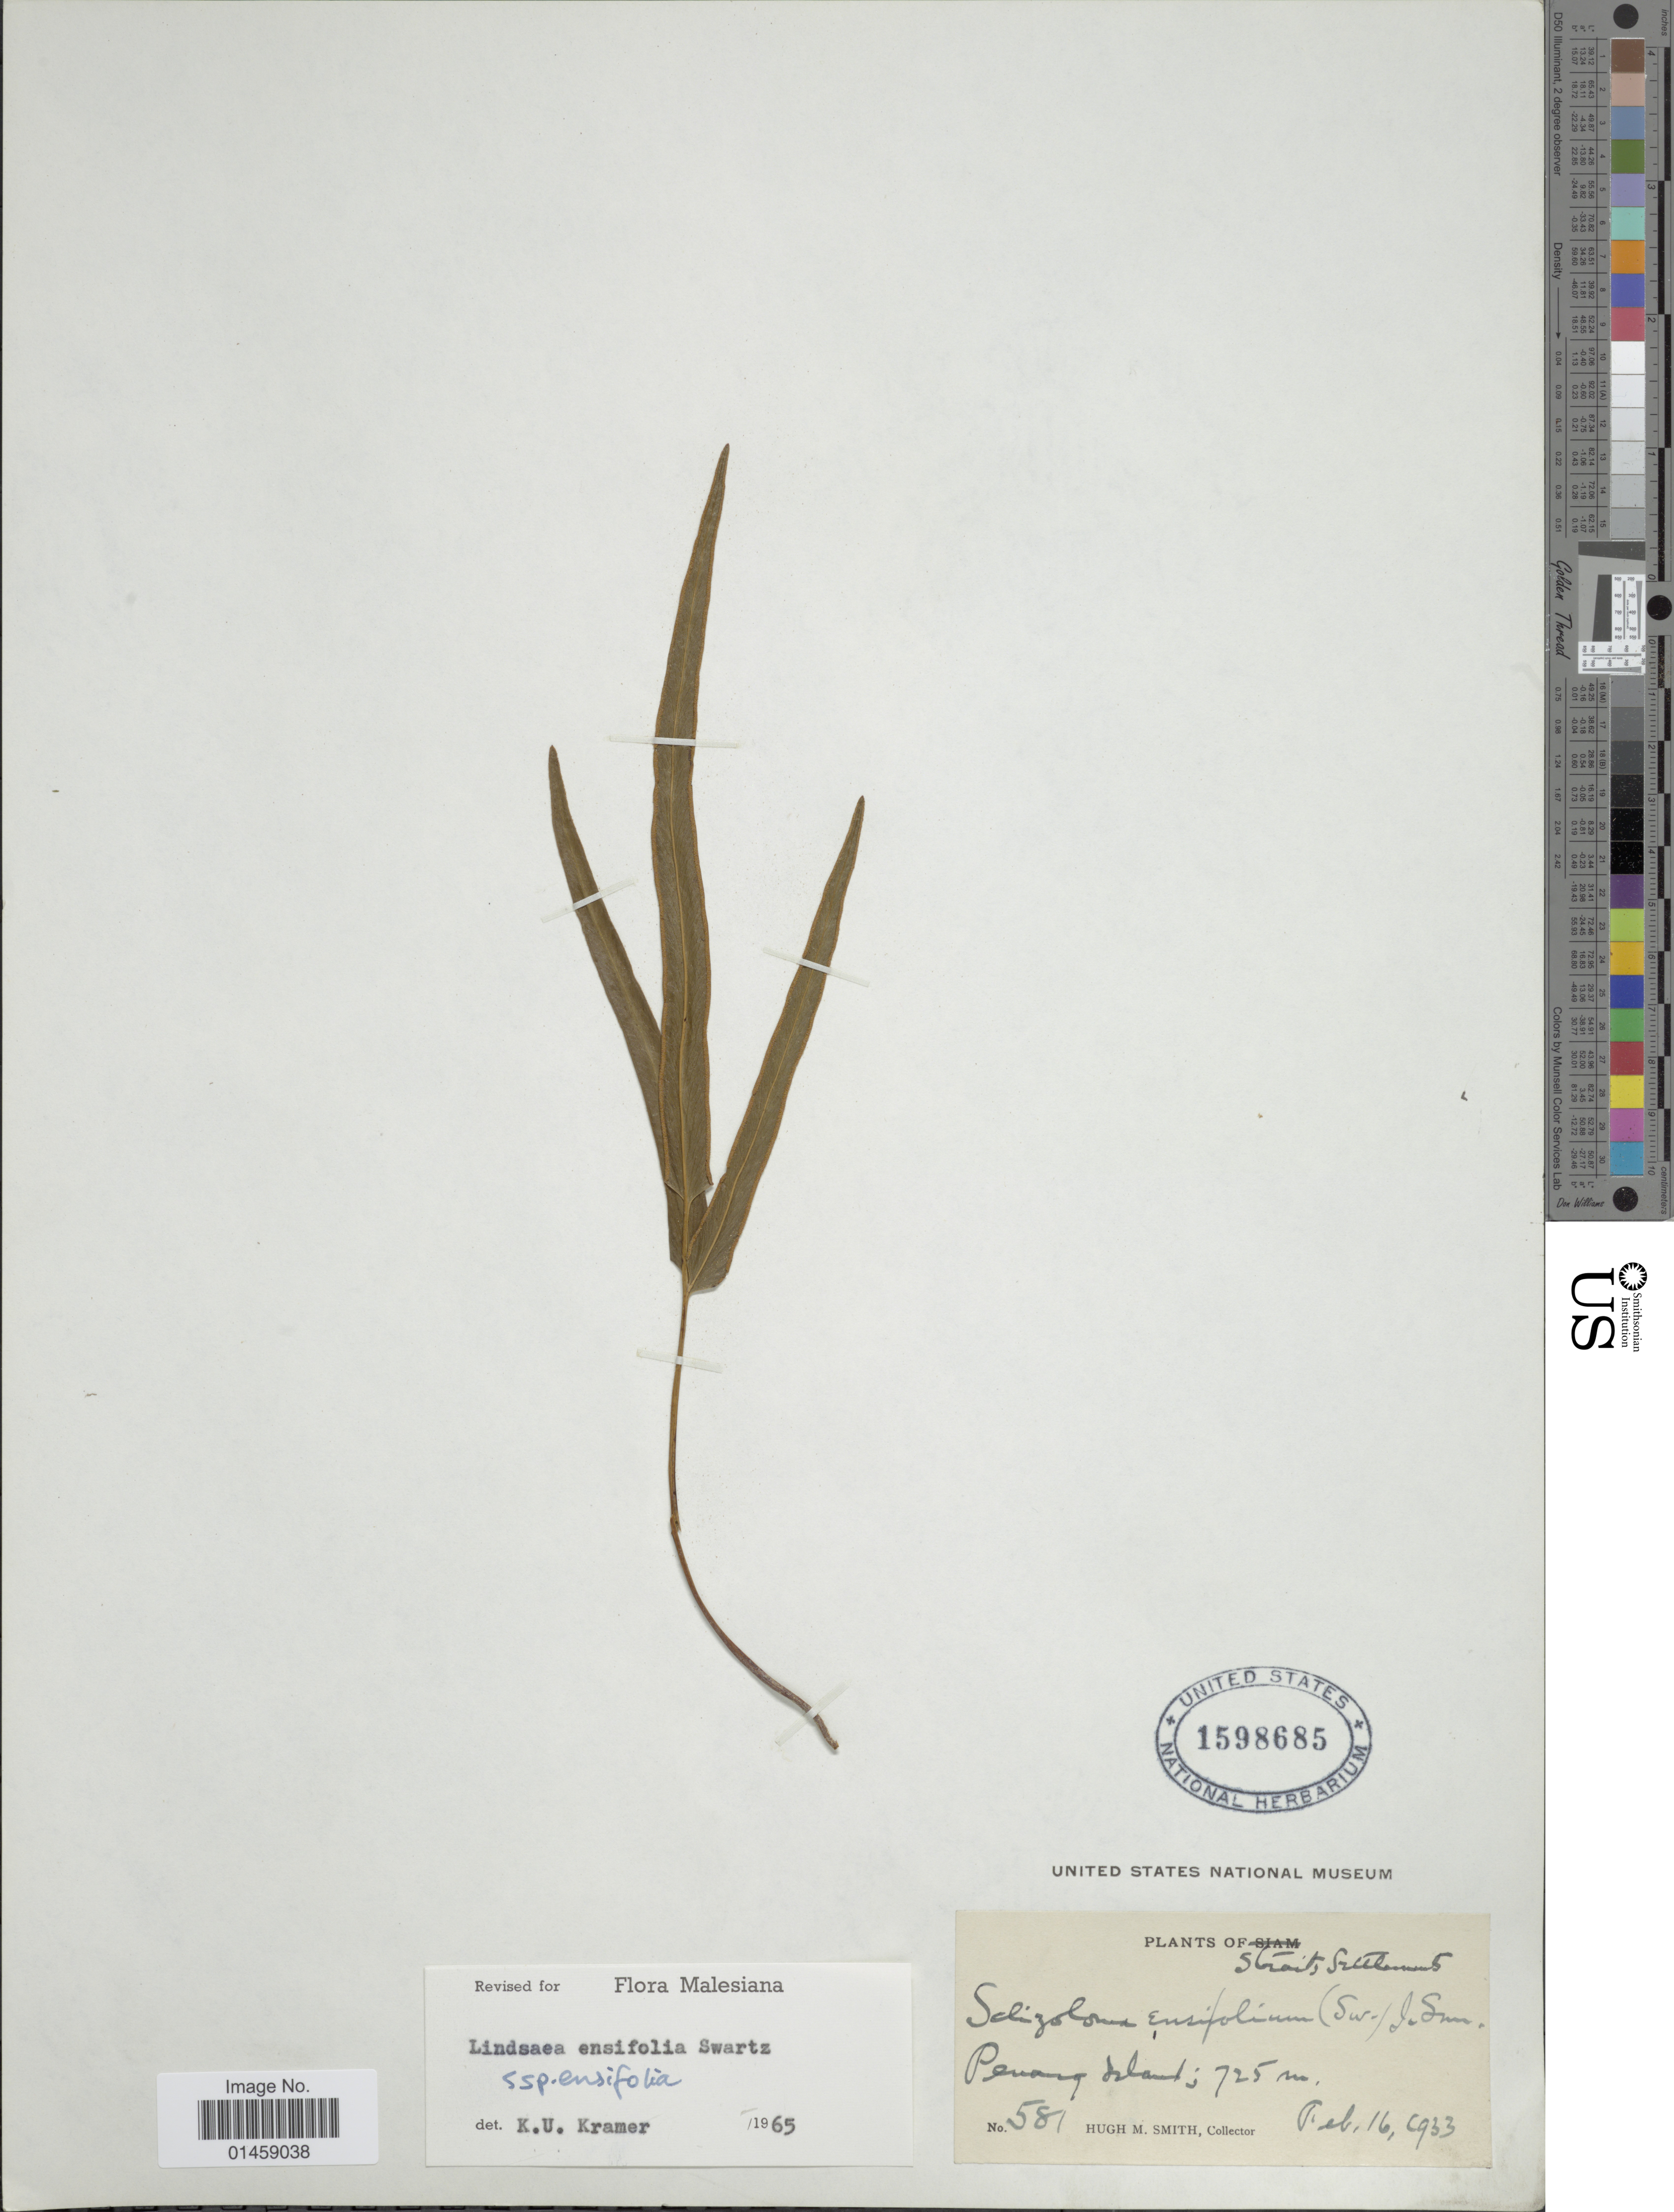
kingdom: Plantae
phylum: Tracheophyta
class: Polypodiopsida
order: Polypodiales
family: Lindsaeaceae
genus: Lindsaea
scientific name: Lindsaea ensifolia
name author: Sw.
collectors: H. M. Smith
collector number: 581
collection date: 1933-02-16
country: Malaysia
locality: Straits Settlements, Penang Island.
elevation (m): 725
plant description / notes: Corrected "Penang Islands, Strait fillmount" to Straits Settlements, Penang Island.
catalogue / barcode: US 1598685